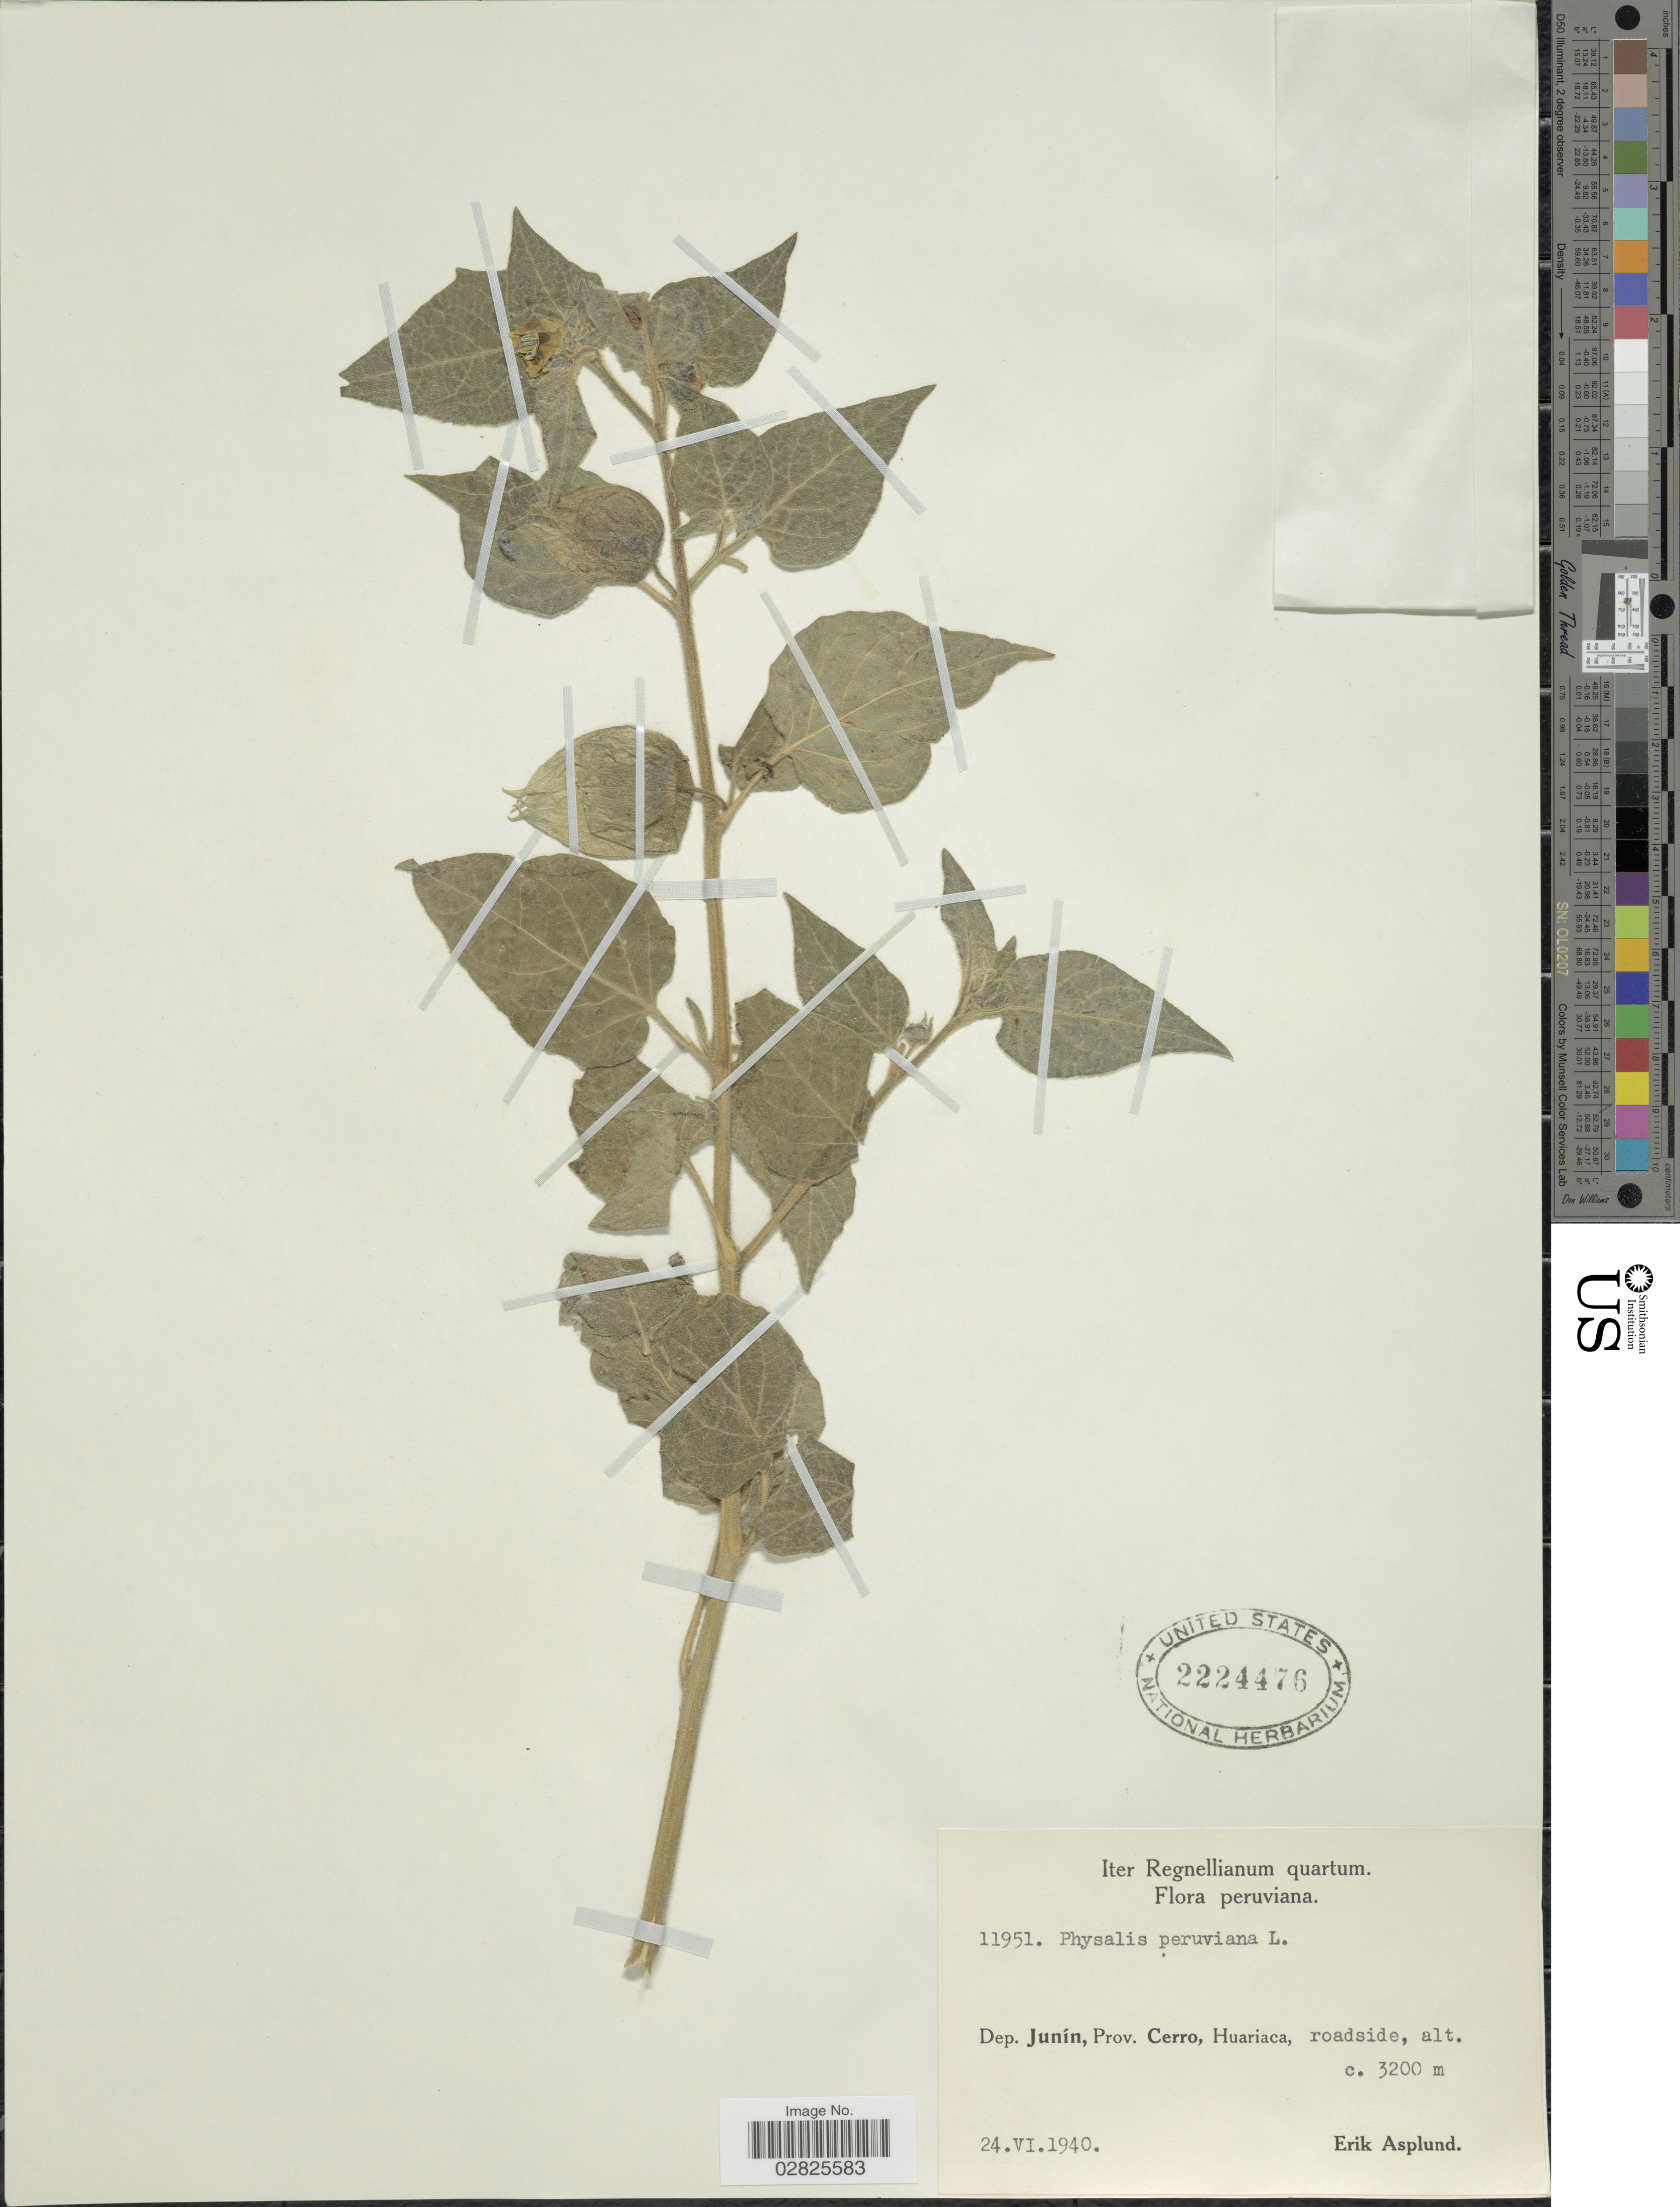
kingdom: Plantae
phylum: Tracheophyta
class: Magnoliopsida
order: Solanales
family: Solanaceae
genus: Physalis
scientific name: Physalis peruviana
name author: L.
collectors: E. Asplund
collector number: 11951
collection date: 1940-06-24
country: Peru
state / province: Junín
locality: Dep. Junín, Prov. Cerro, Huariaca.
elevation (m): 3200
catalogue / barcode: US 2224476